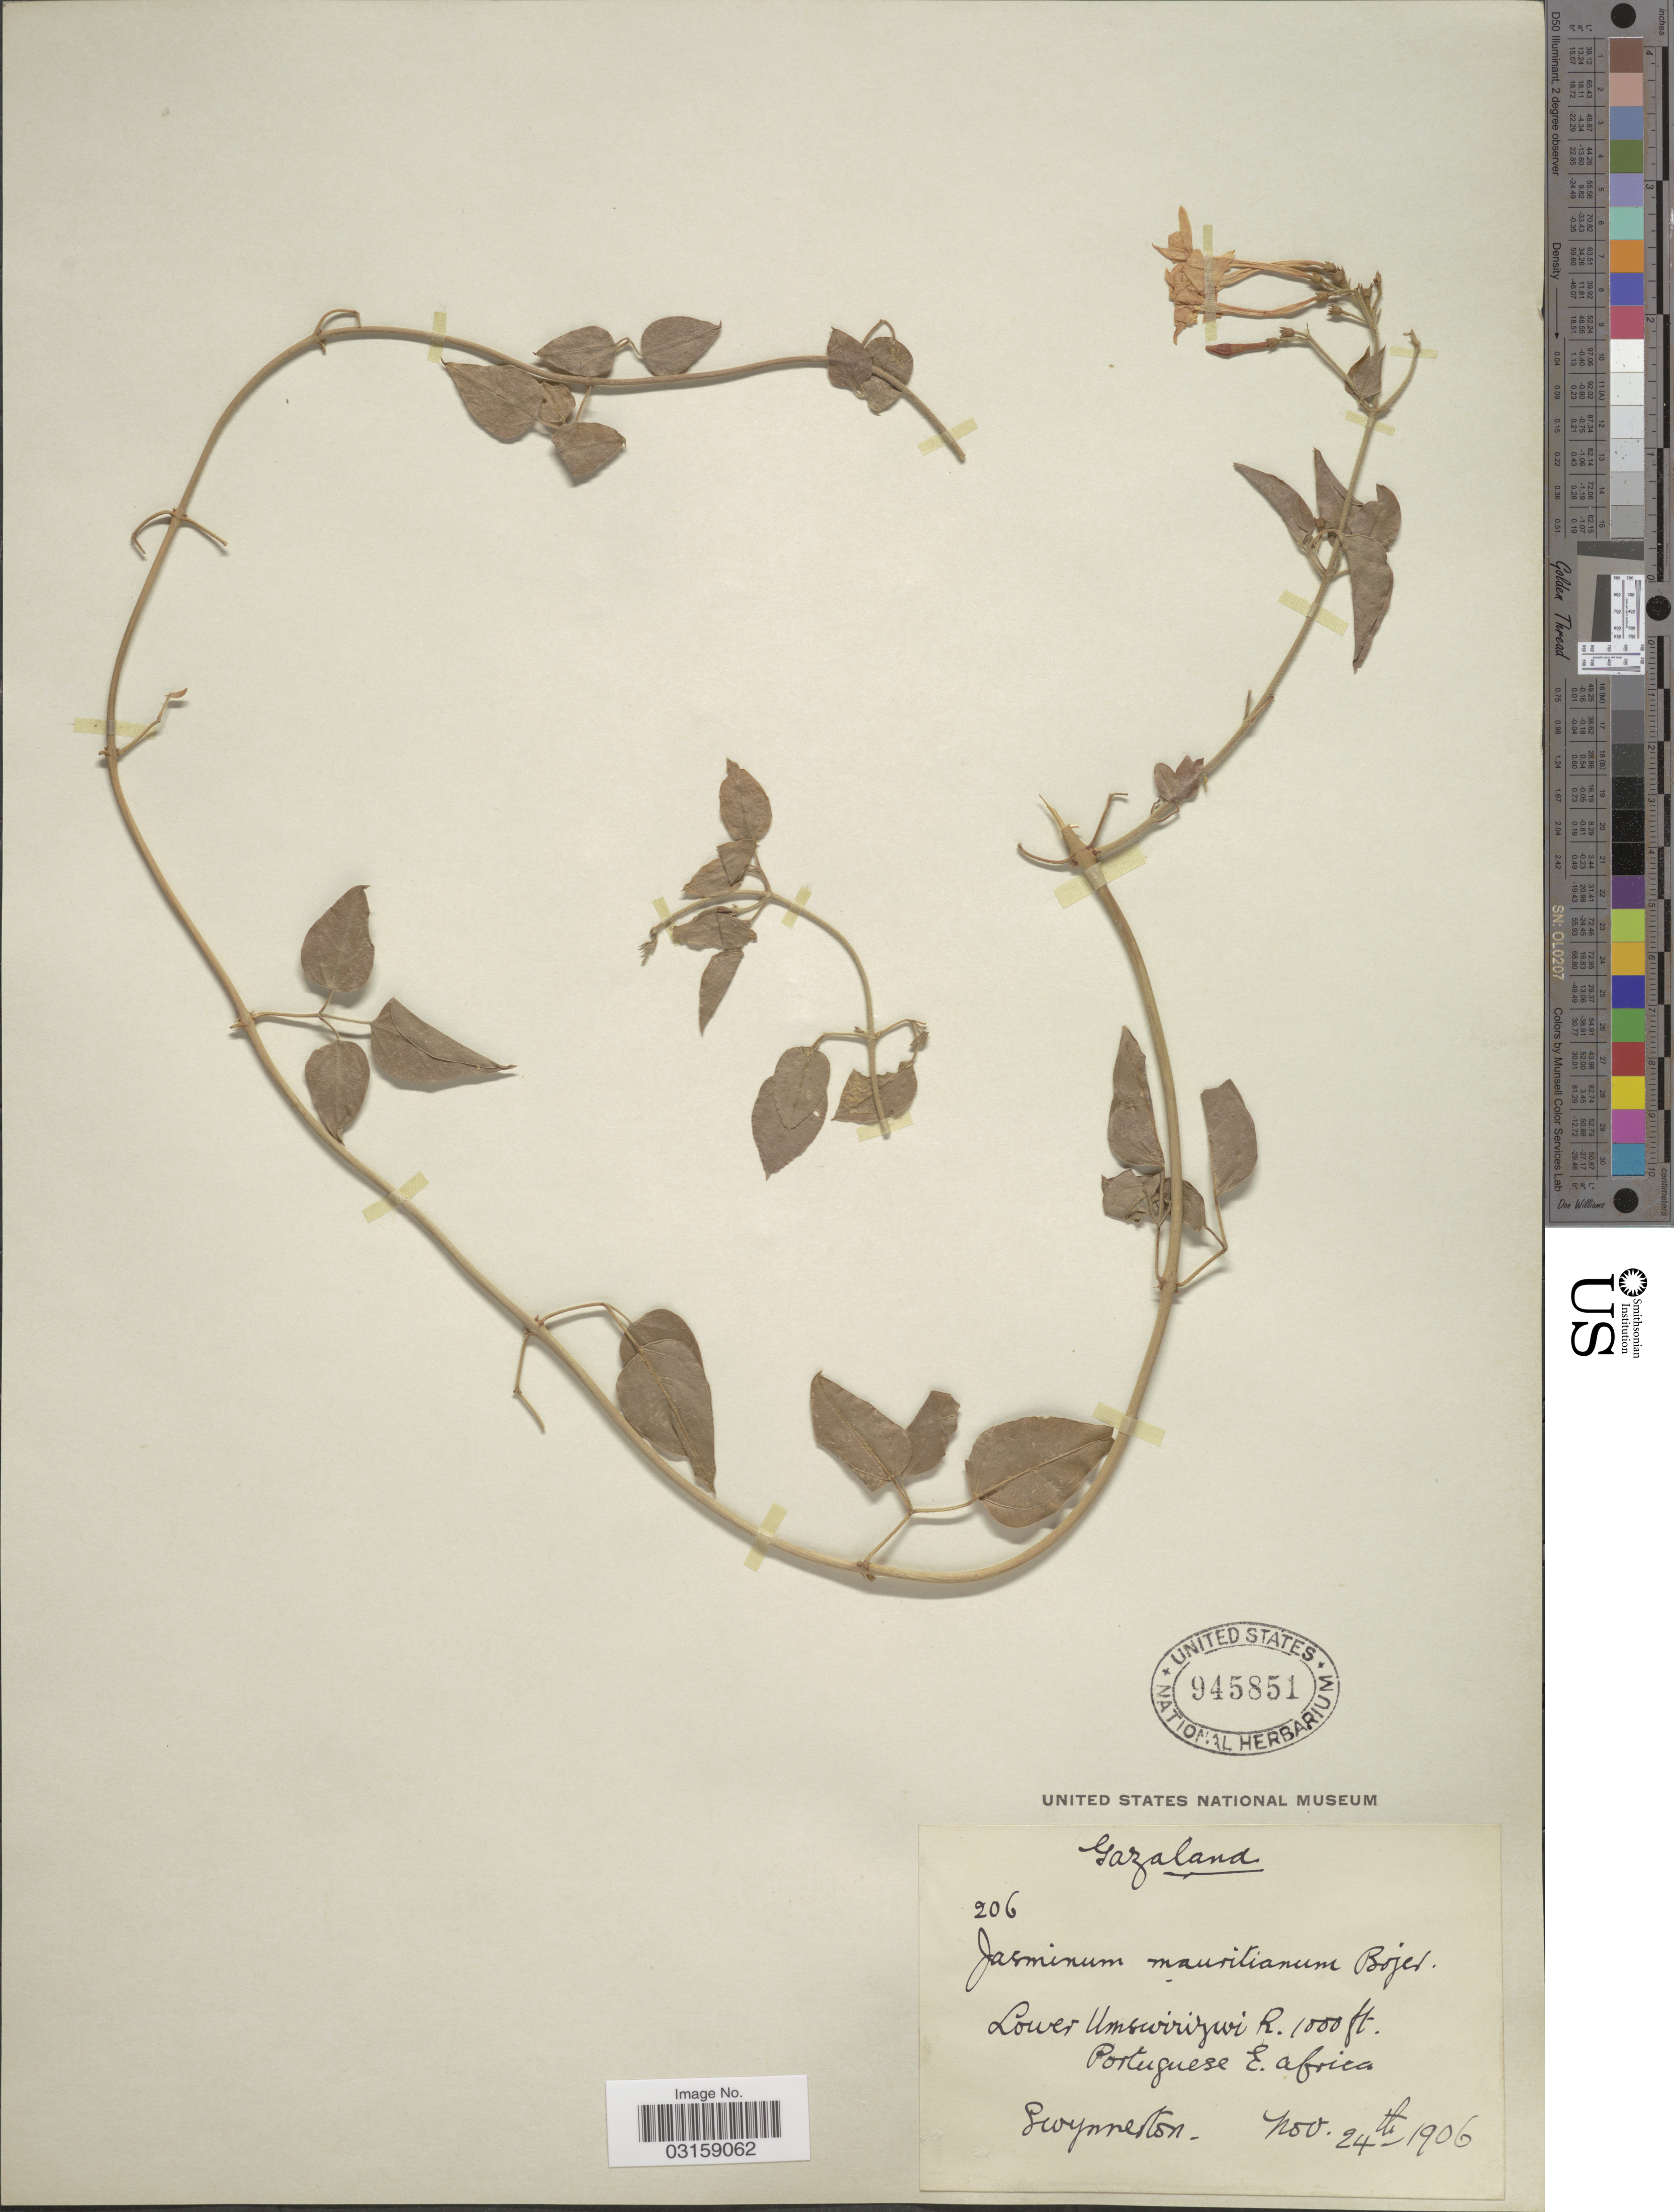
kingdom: Plantae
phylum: Tracheophyta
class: Magnoliopsida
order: Lamiales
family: Oleaceae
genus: Jasminum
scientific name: Jasminum mauritianum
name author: Bojer ex DC.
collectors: C. Swynnerton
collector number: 206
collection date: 1906-11-24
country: Mozambique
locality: Gazaland. Lower Umswirizwi R. Portuguese E. africa.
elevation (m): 305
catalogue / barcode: US 945851